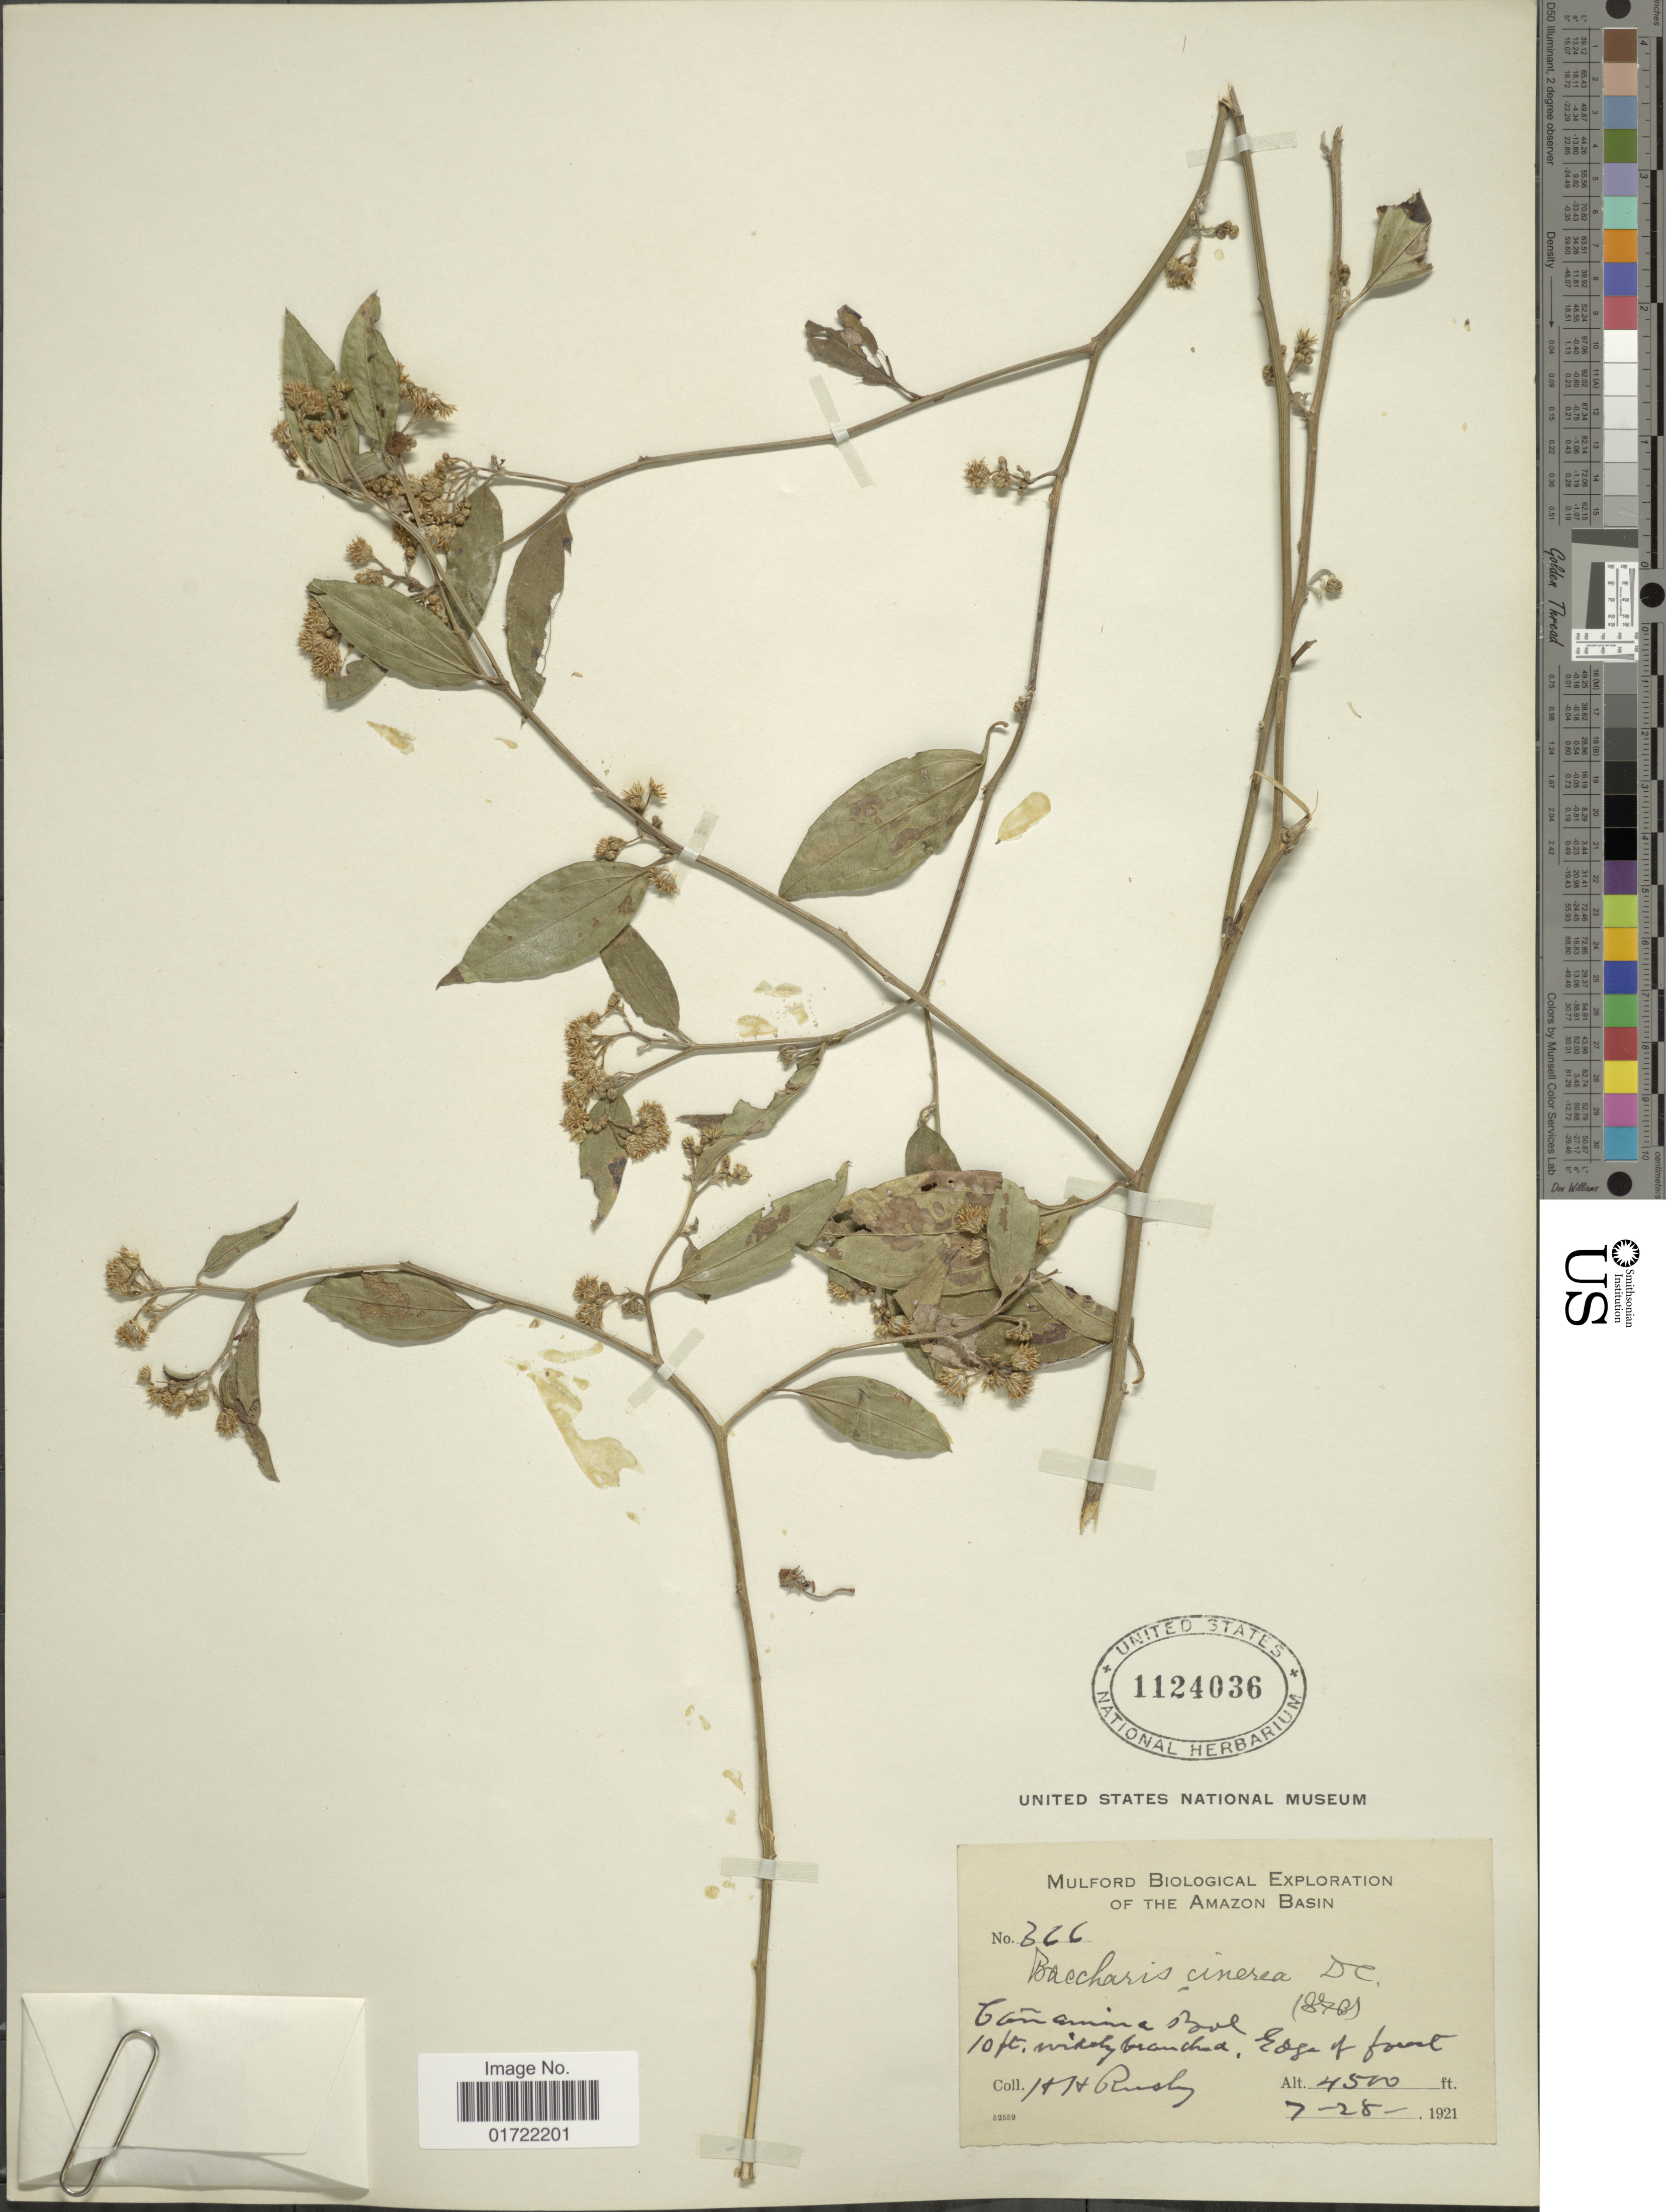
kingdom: Plantae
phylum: Tracheophyta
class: Magnoliopsida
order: Asterales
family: Asteraceae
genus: Baccharis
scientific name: Baccharis cinerea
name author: DC.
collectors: H. H. Rusby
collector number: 366*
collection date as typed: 7-28-1921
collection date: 1921-07-28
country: Bolivia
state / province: La Paz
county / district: Inquisivi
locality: Cañamina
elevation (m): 1372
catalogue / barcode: US 1124036